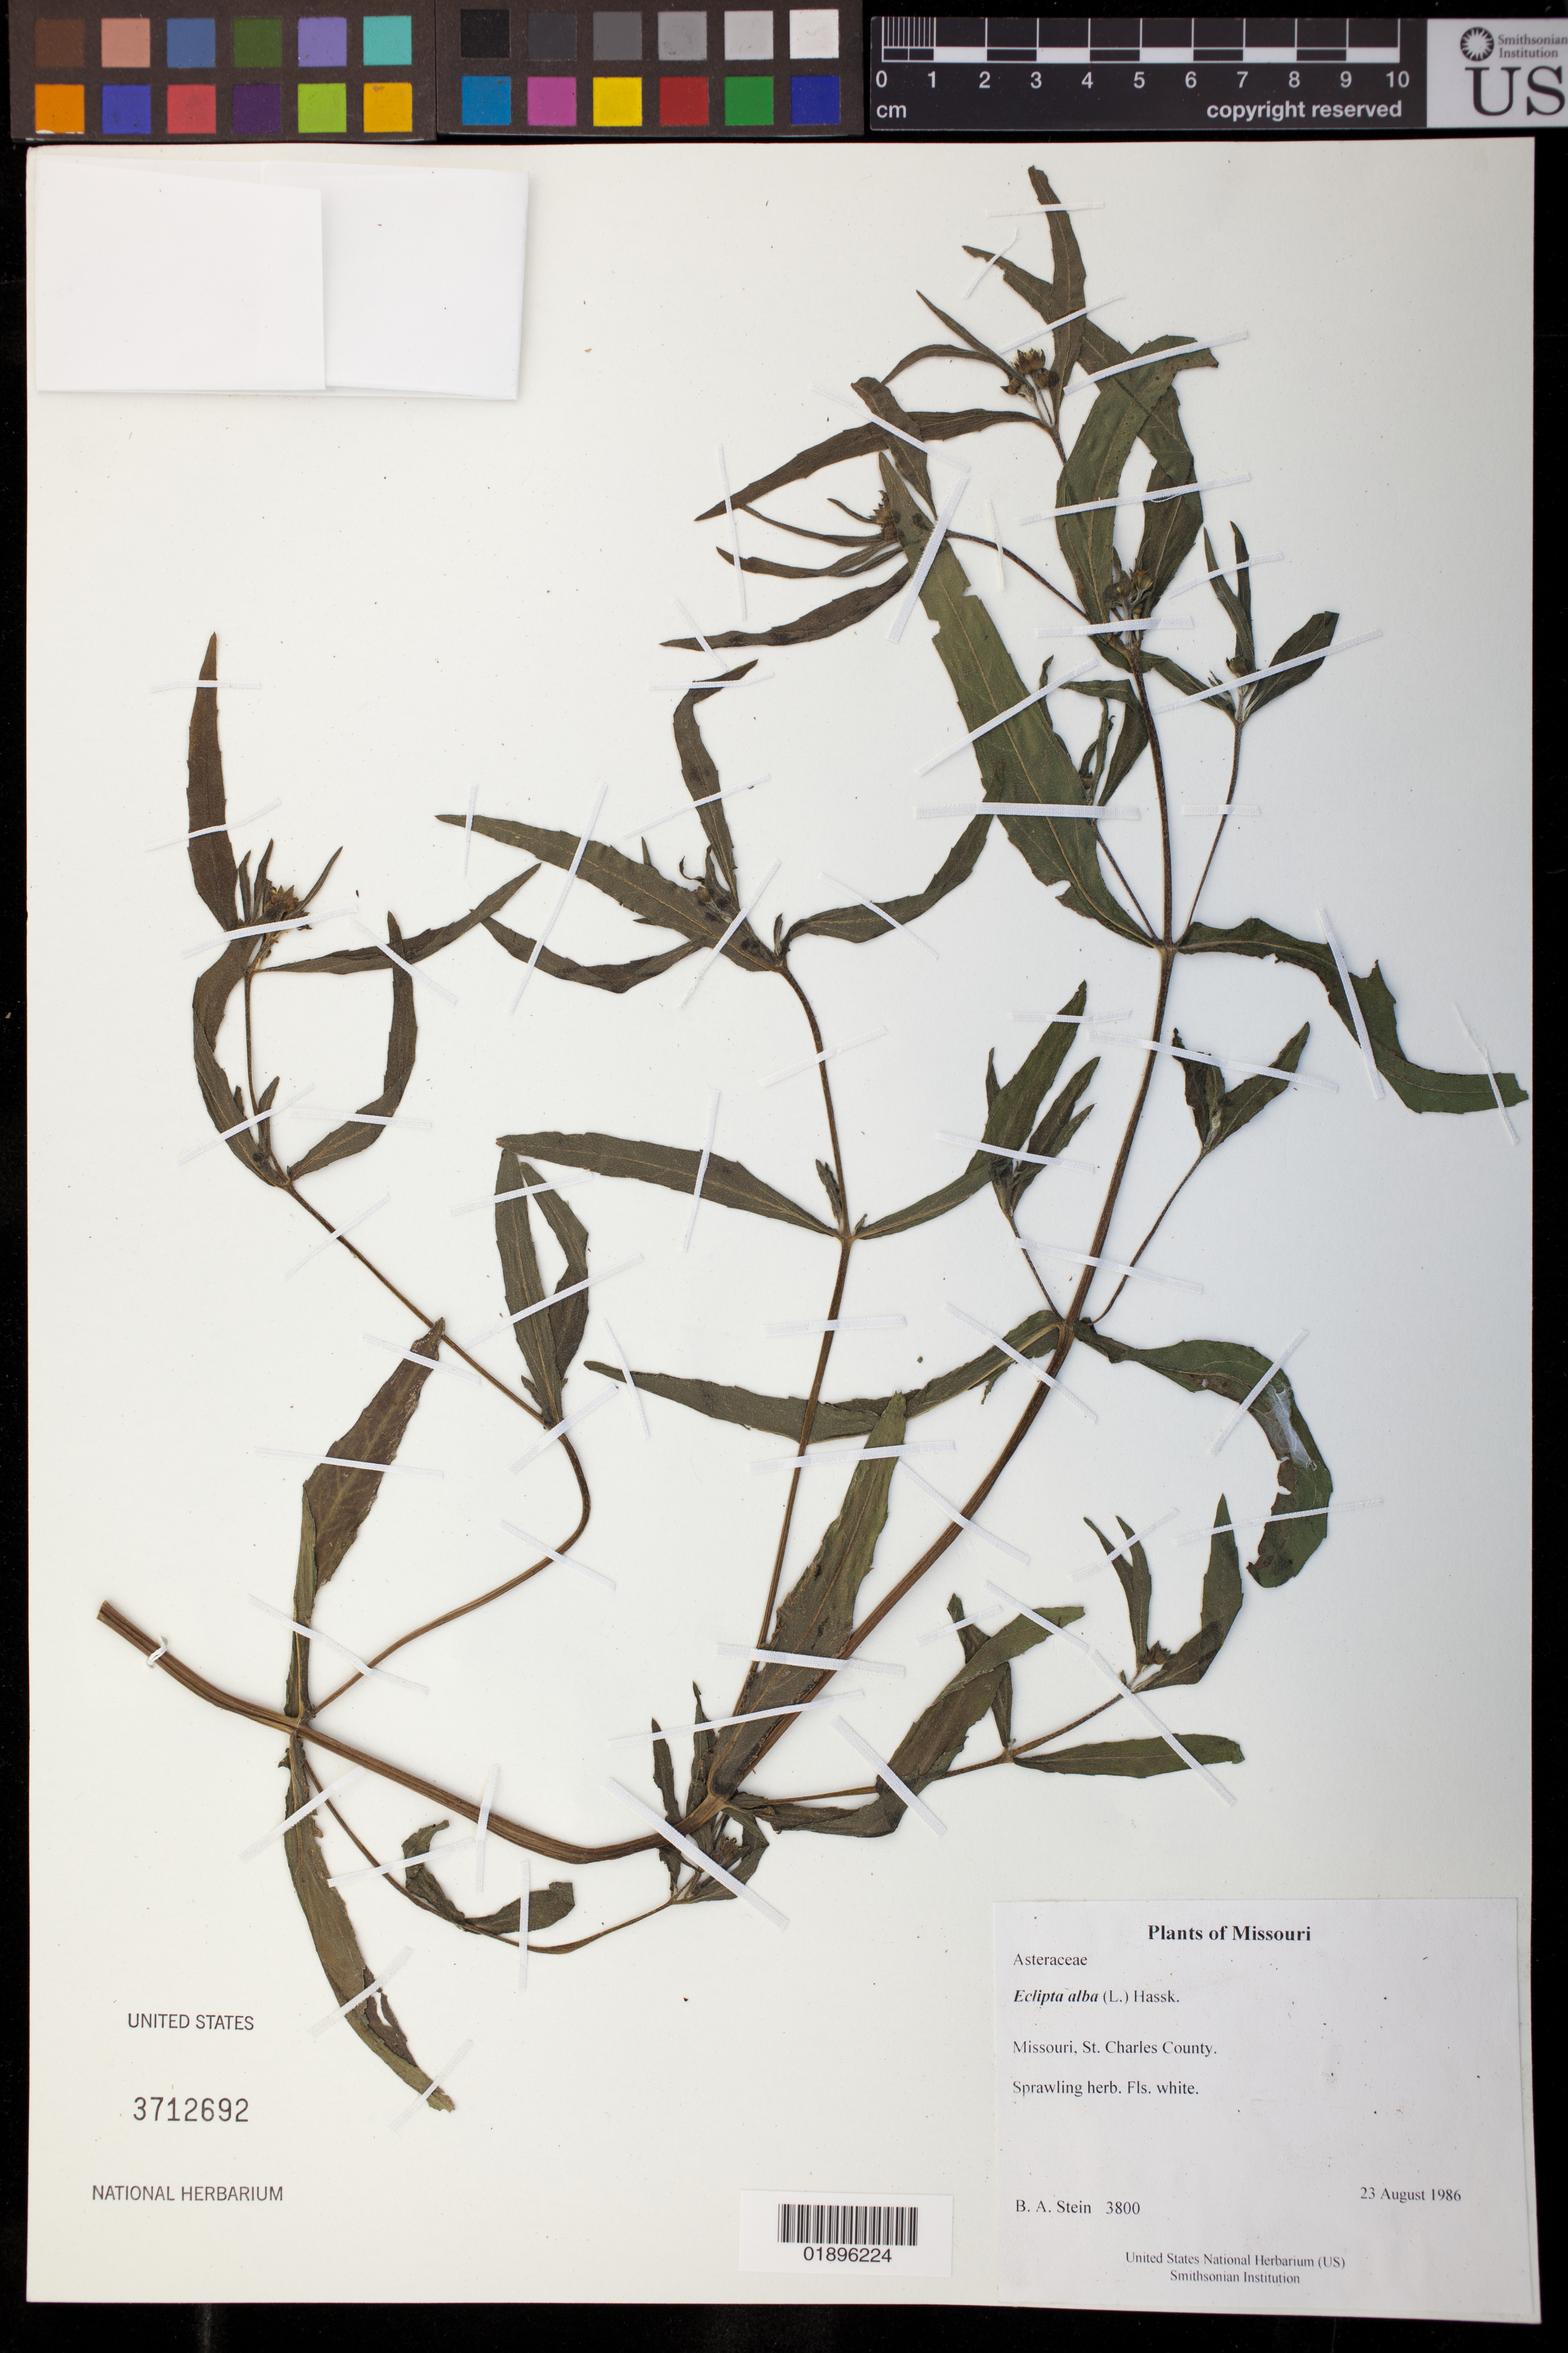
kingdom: Plantae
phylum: Tracheophyta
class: Magnoliopsida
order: Asterales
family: Asteraceae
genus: Eclipta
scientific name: Eclipta alba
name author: (L.) Hassk.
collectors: B. A. Stein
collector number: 3800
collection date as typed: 23 August 1986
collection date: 1986-08-23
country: United States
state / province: Missouri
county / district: St. Charles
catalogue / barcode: US 3712692